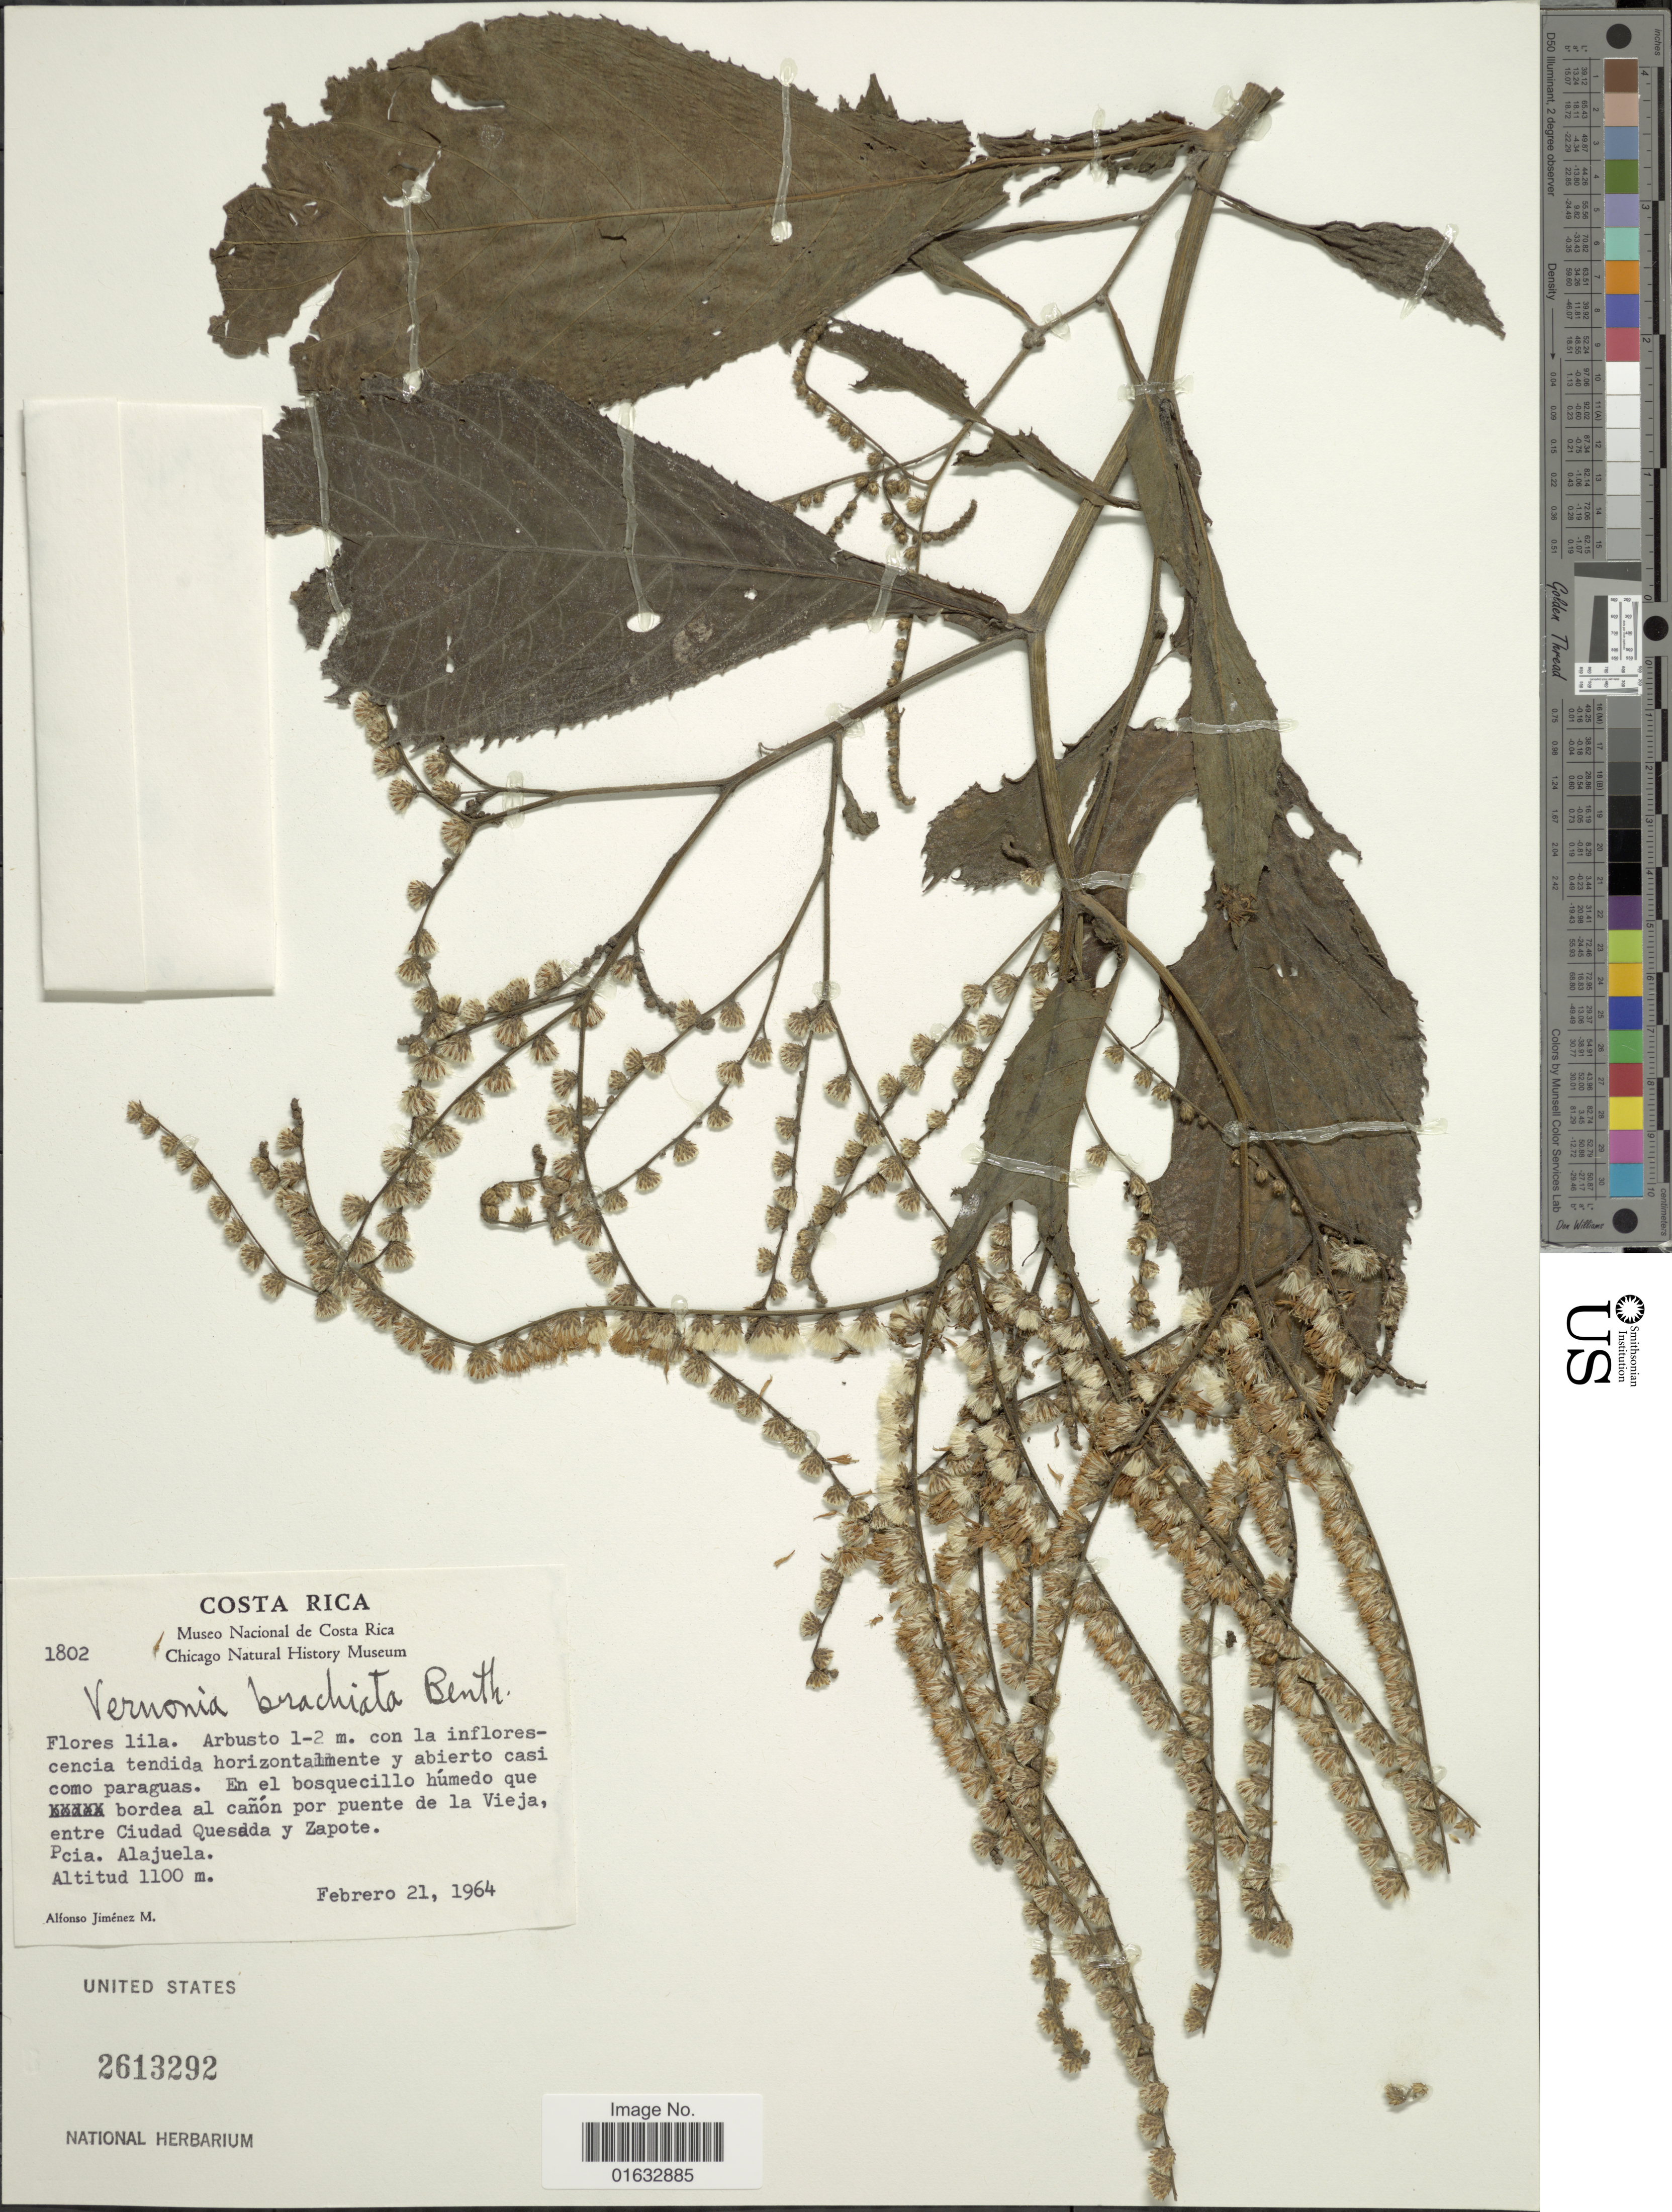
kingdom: Plantae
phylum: Tracheophyta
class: Magnoliopsida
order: Asterales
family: Asteraceae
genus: Eirmocephala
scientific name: Eirmocephala brachiata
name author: (Benth.) H. Rob.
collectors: A. Jimenez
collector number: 1802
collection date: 1964-02-21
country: Costa Rica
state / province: Alajuela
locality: En el bosquecillo humedo que bordea al canon por puente de la Vieja, entre Ciudad Quesada u Zapote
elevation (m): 1100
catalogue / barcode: US 2613292